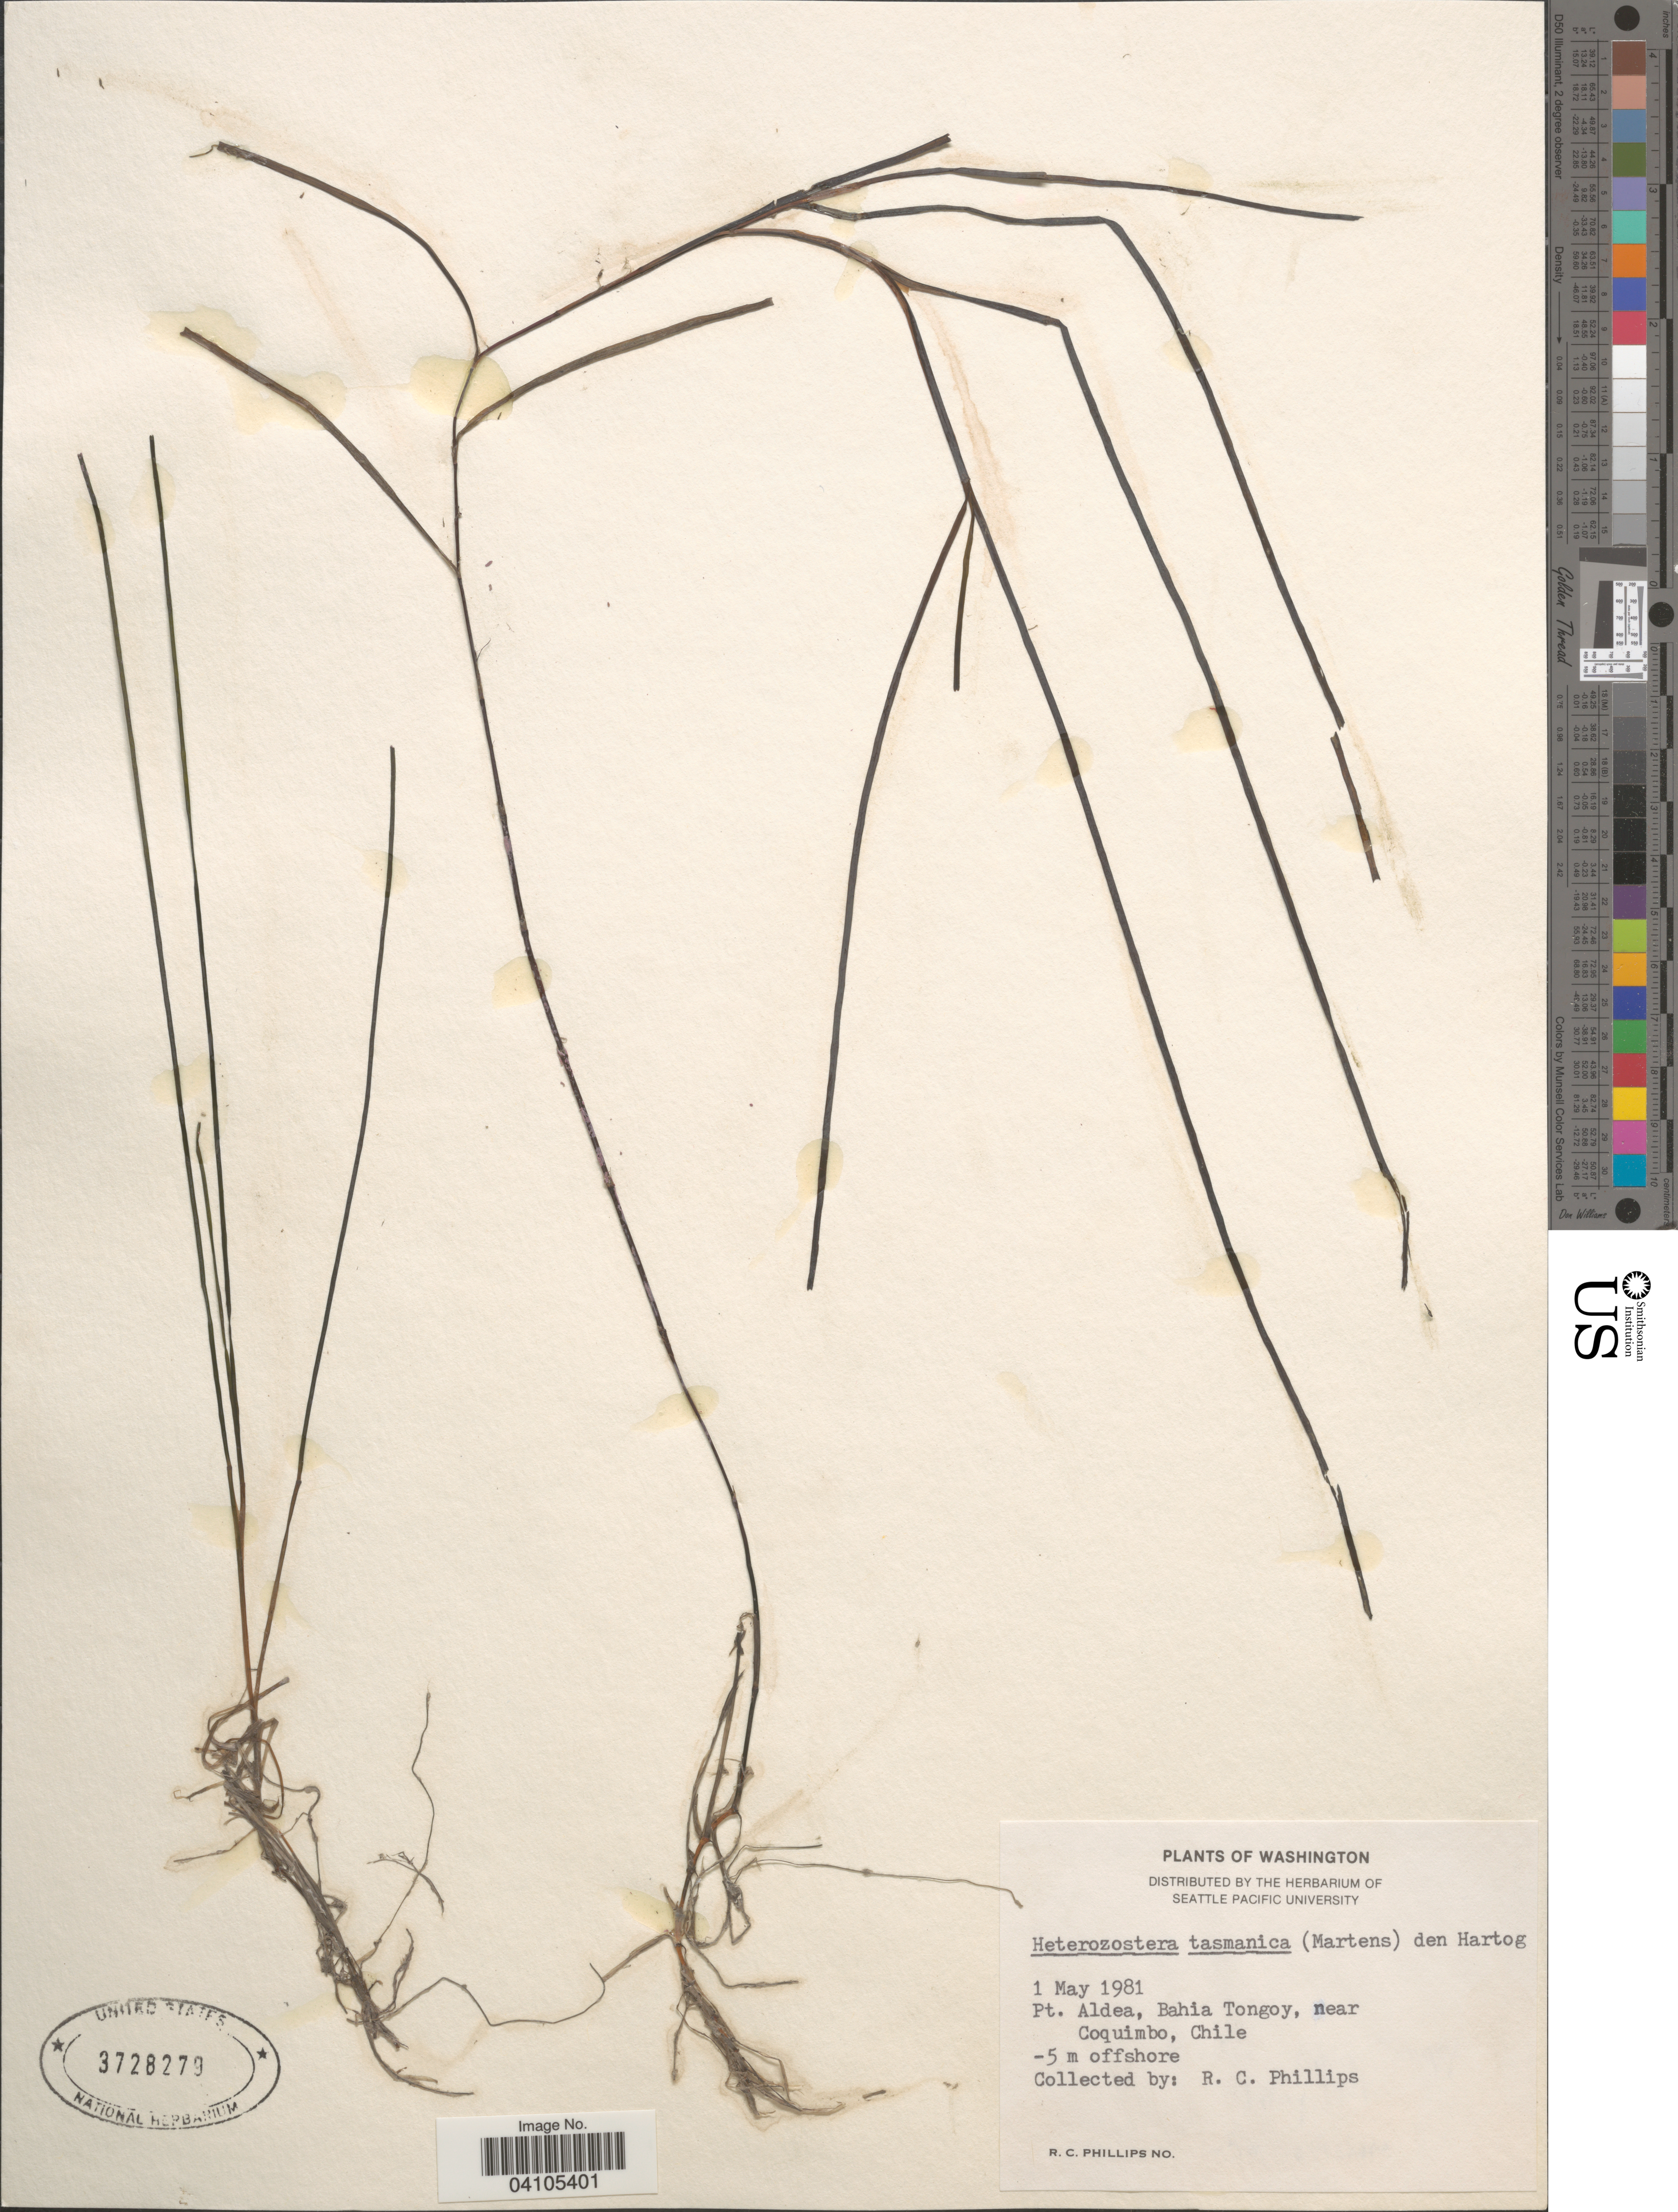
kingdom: Plantae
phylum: Tracheophyta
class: Liliopsida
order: Alismatales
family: Zosteraceae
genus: Heterozostera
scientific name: Heterozostera tasmanica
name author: (Martens ex Aschers.) Hartog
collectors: R. C. Phillips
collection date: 1981-05-01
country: Chile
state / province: Coquimbo (IV)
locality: Pt. Aldea, Bahia Tongoy, near Coquimbo.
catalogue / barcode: US 3728279